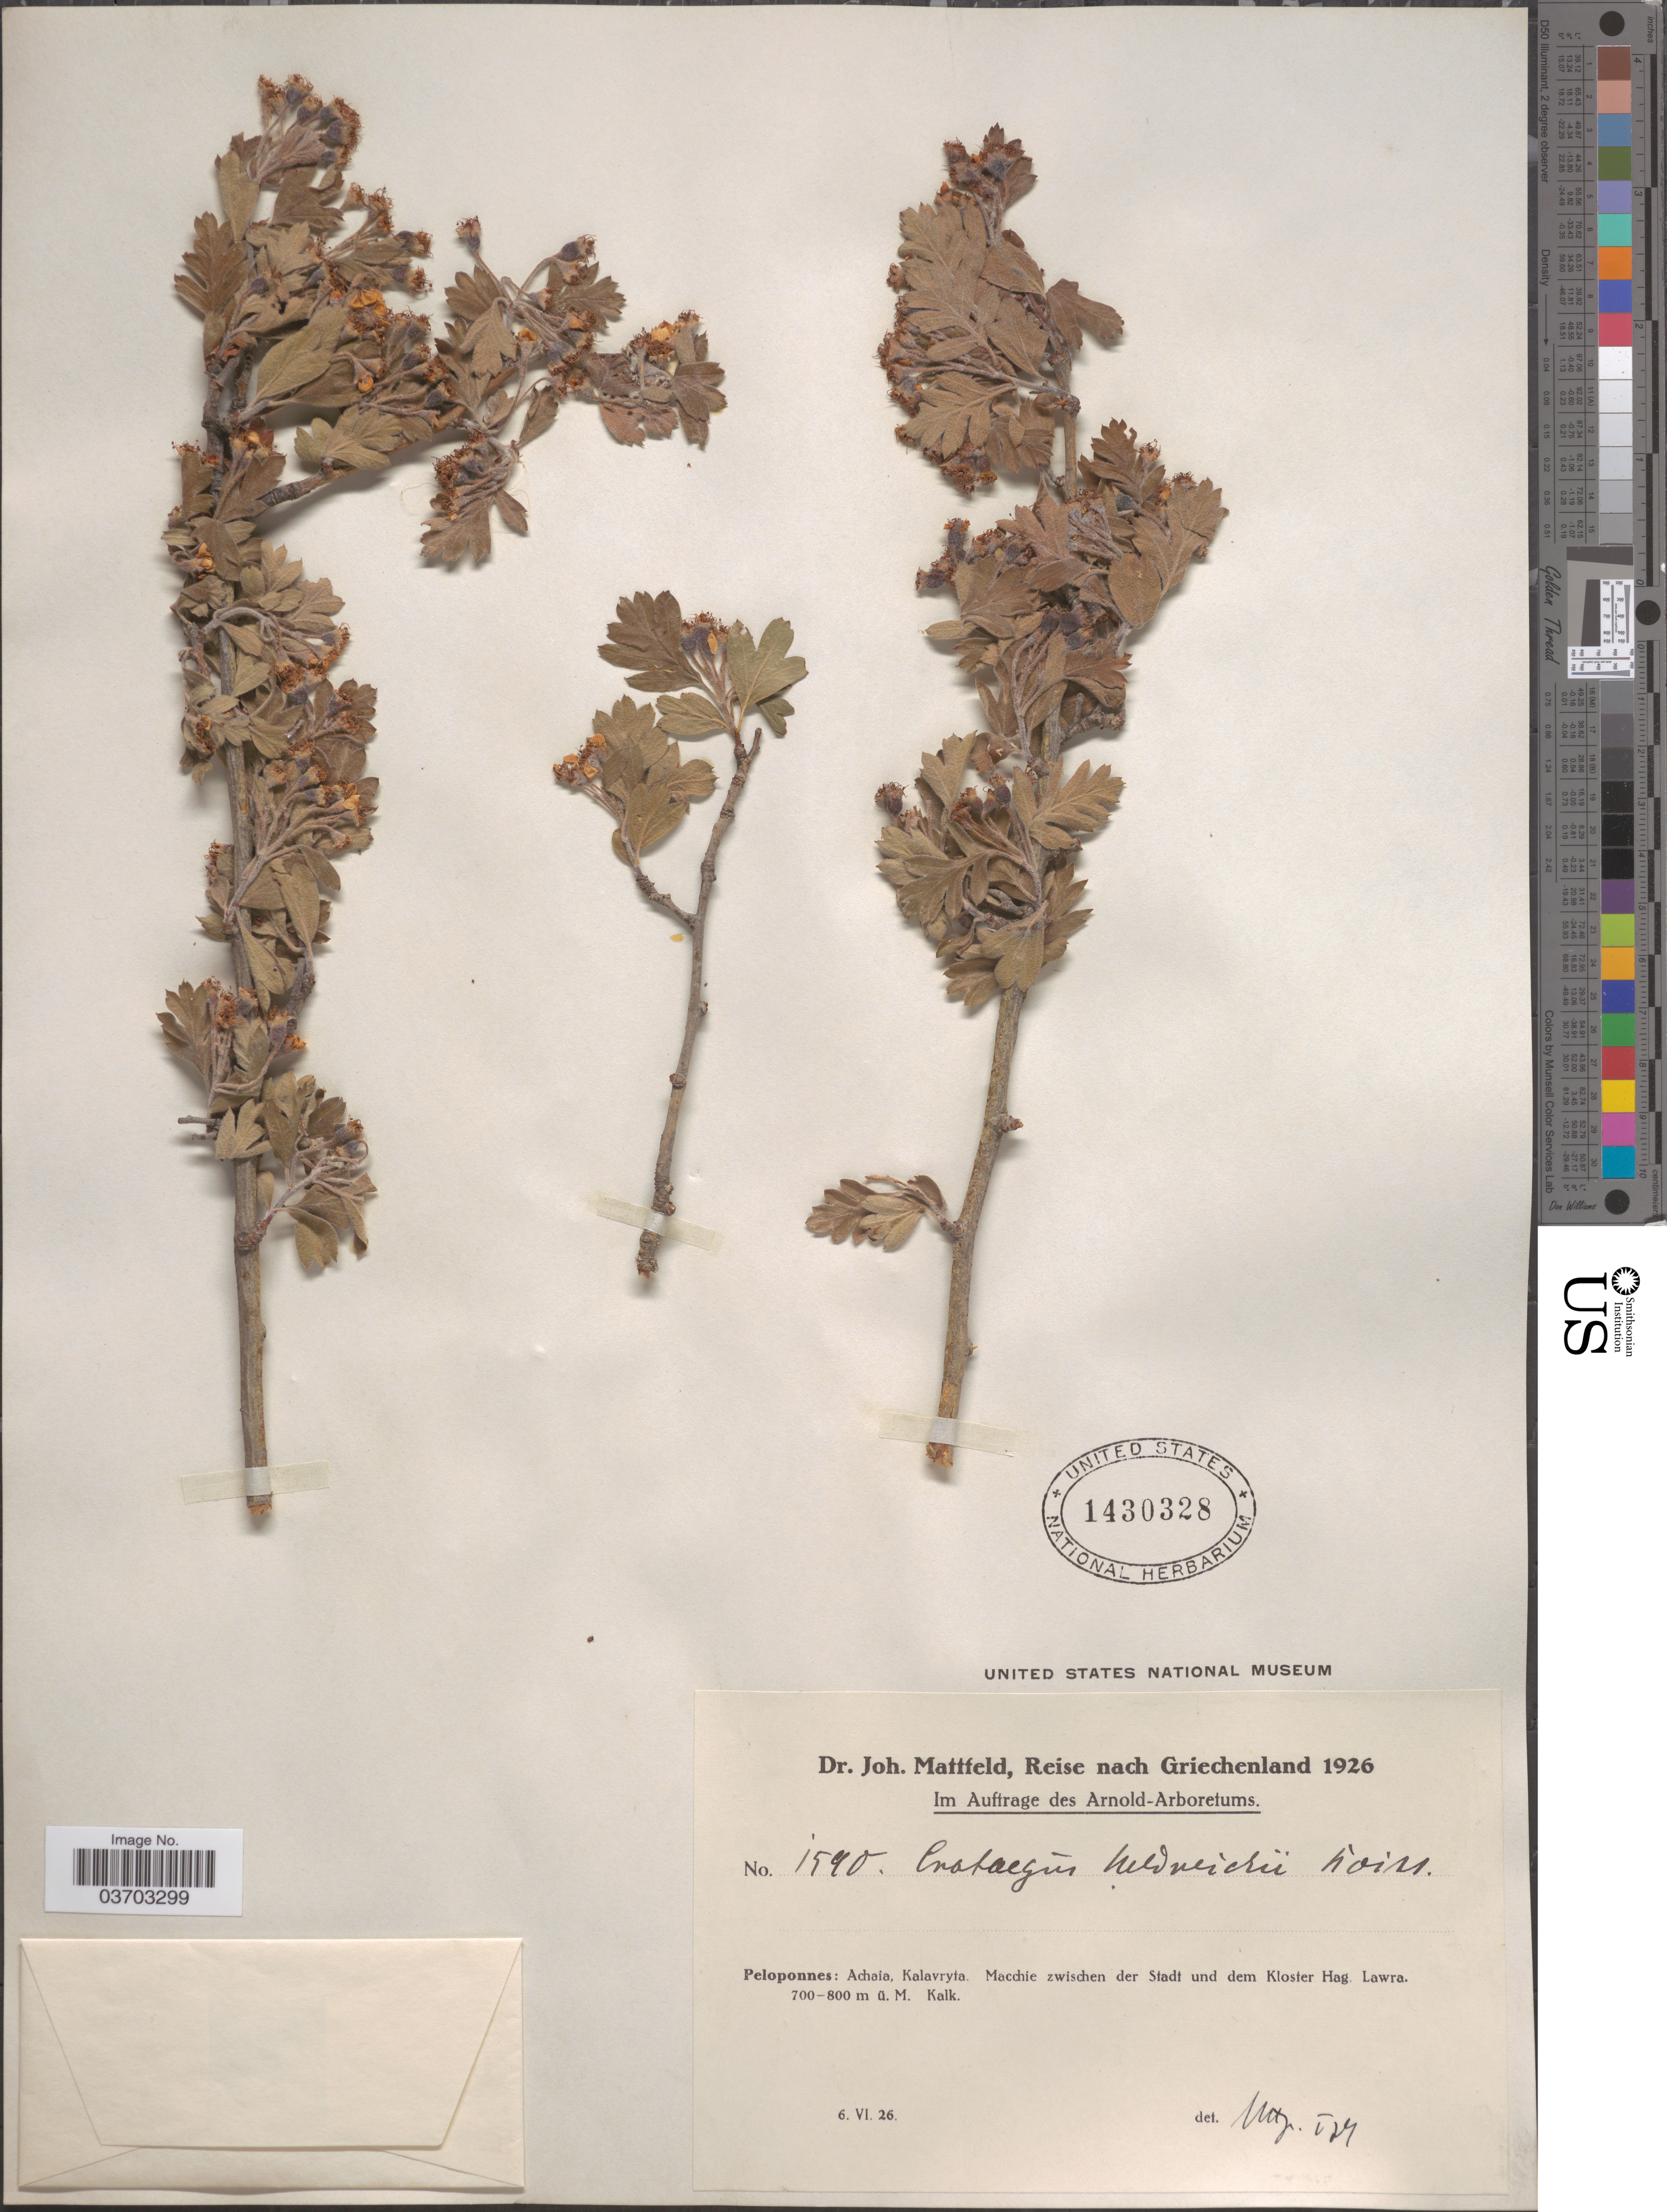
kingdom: Plantae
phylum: Tracheophyta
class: Magnoliopsida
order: Rosales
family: Rosaceae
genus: Crataegus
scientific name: Crataegus heldreichii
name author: Boiss.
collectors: J. Mattfeld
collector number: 1540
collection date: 1926-06-06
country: Greece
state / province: Peloponnese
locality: Griechenland. Achaia, Kalavryta. Macchie zwischen der Stadt und dem Kloster Hag. Lawra.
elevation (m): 700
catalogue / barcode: US 1430328